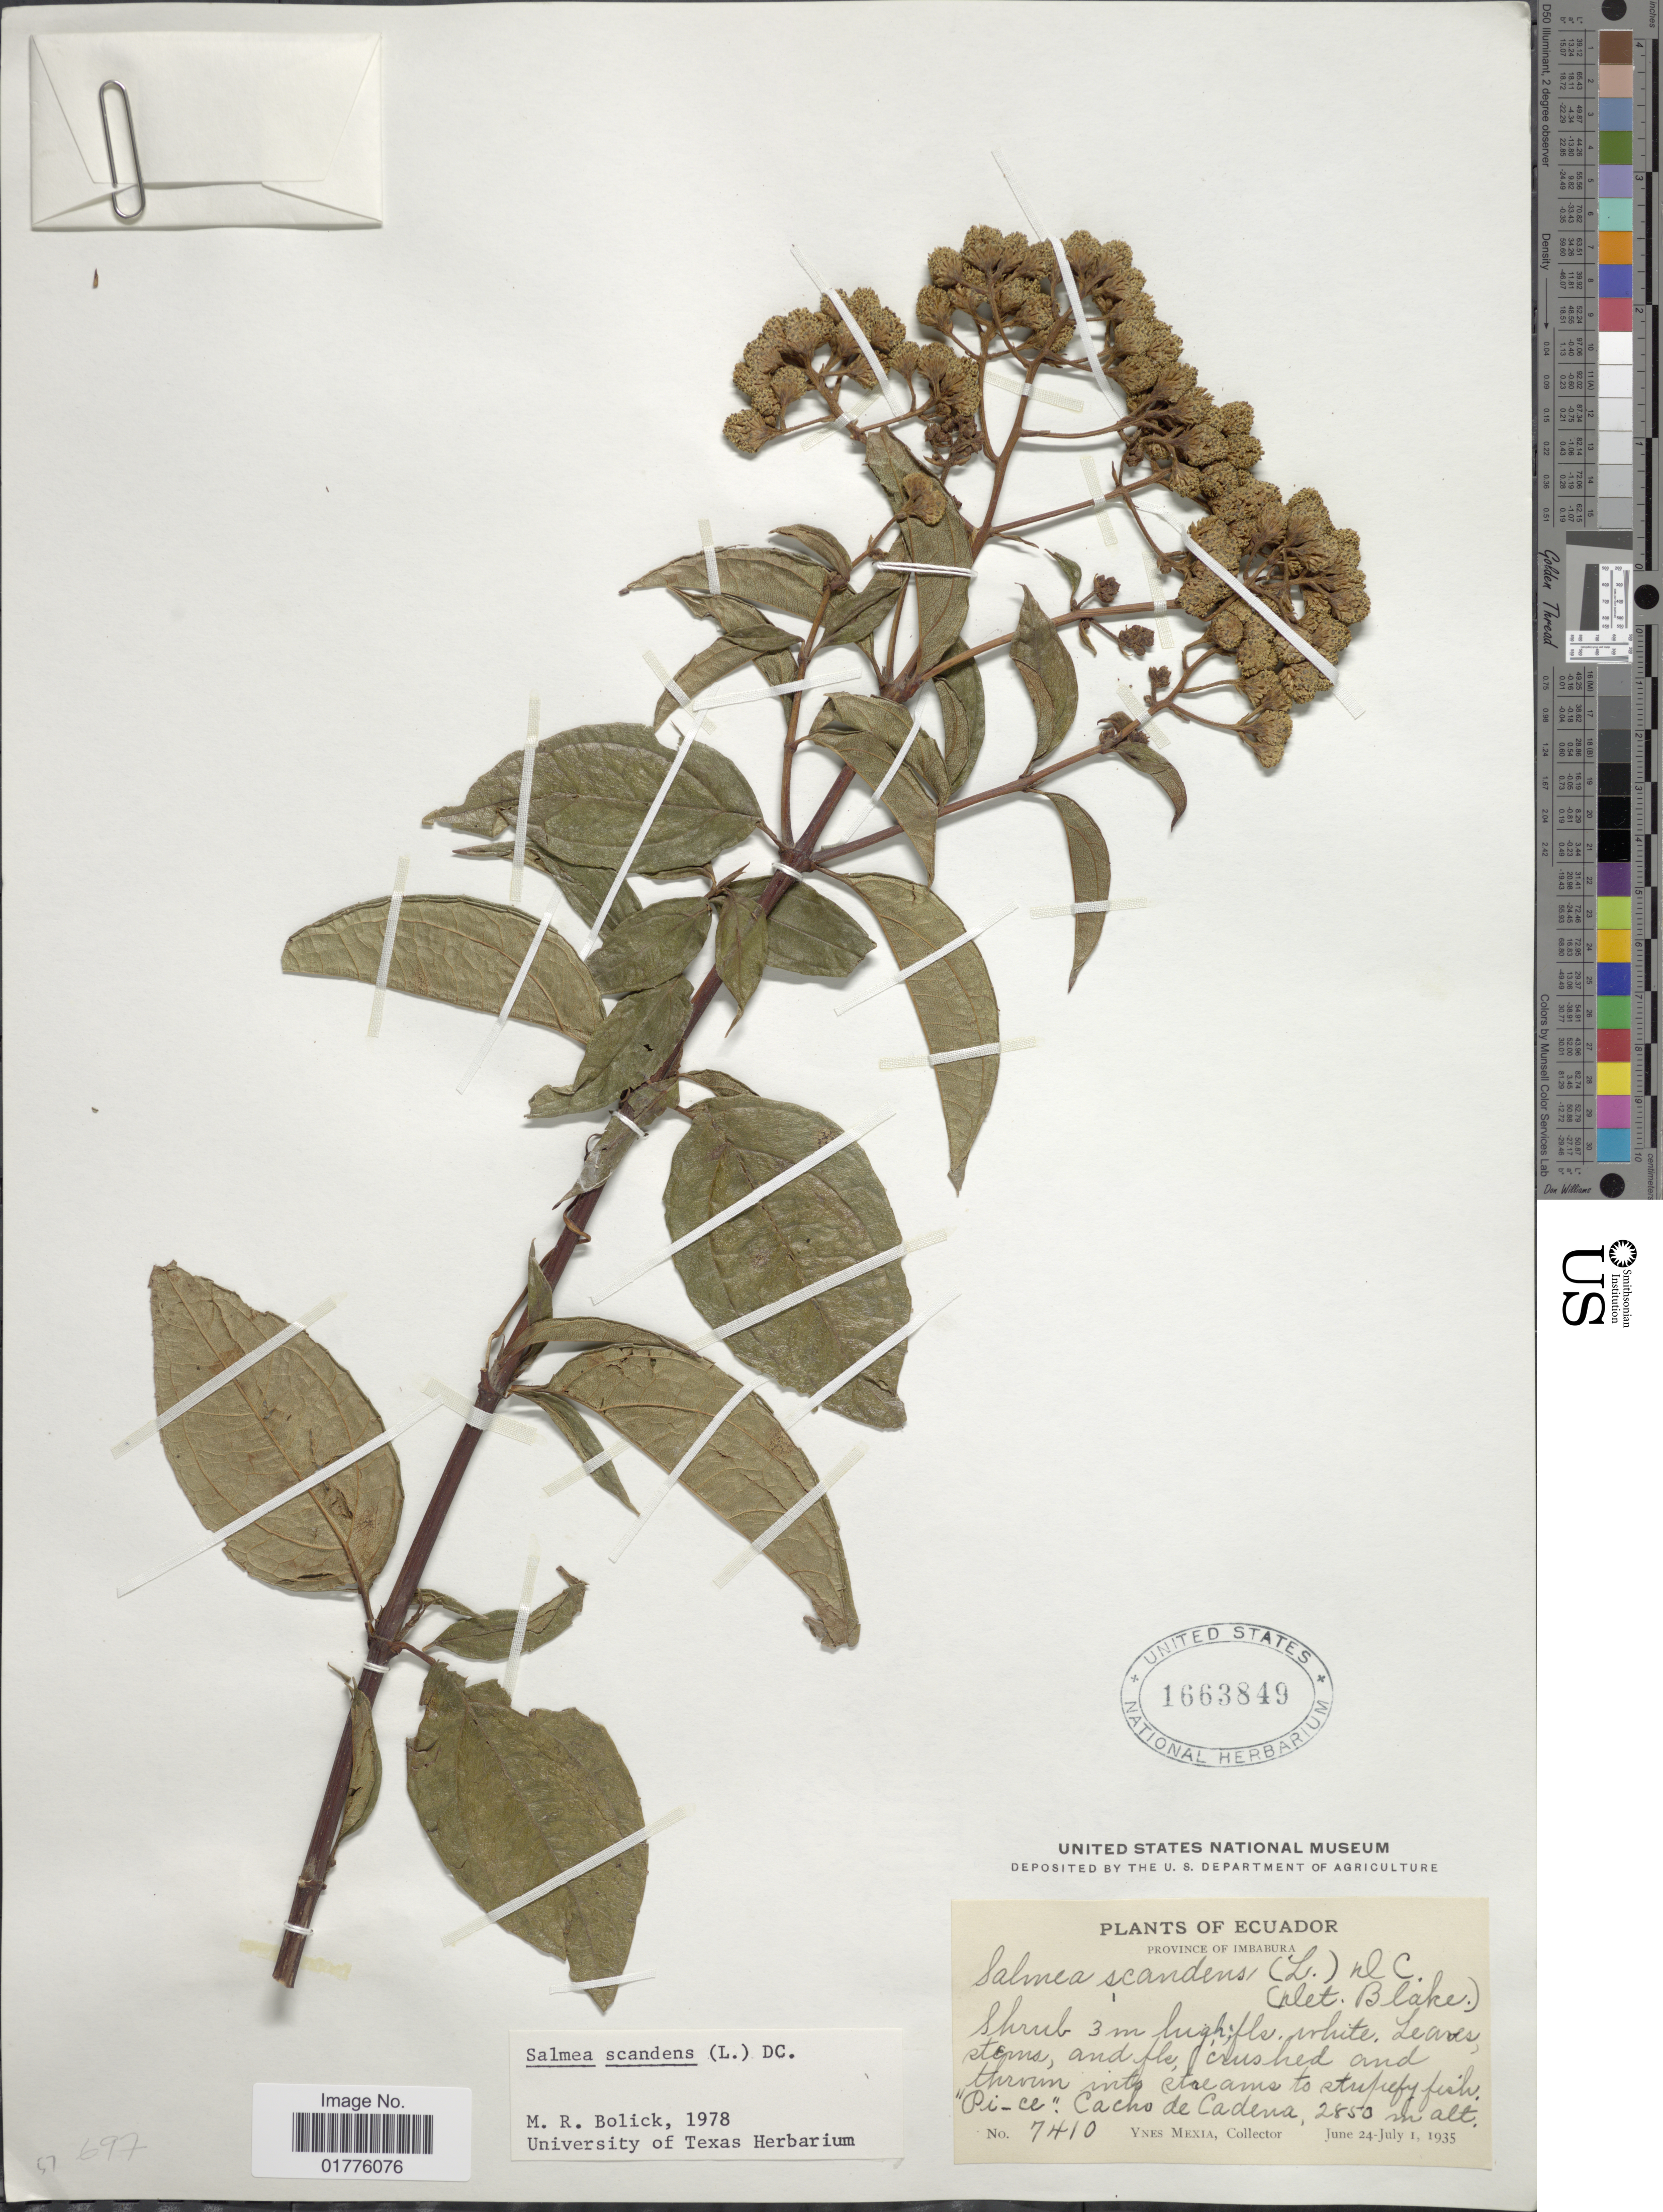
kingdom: Plantae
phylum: Tracheophyta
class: Magnoliopsida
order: Asterales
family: Asteraceae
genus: Salmea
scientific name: Salmea scandens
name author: (L.) DC.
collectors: Y. Mexia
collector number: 7410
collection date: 1935-06-24/1935-07-01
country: Ecuador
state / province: Imbabura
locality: Province of Imbabura. Cacho de Cadena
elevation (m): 250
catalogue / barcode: US 1663849